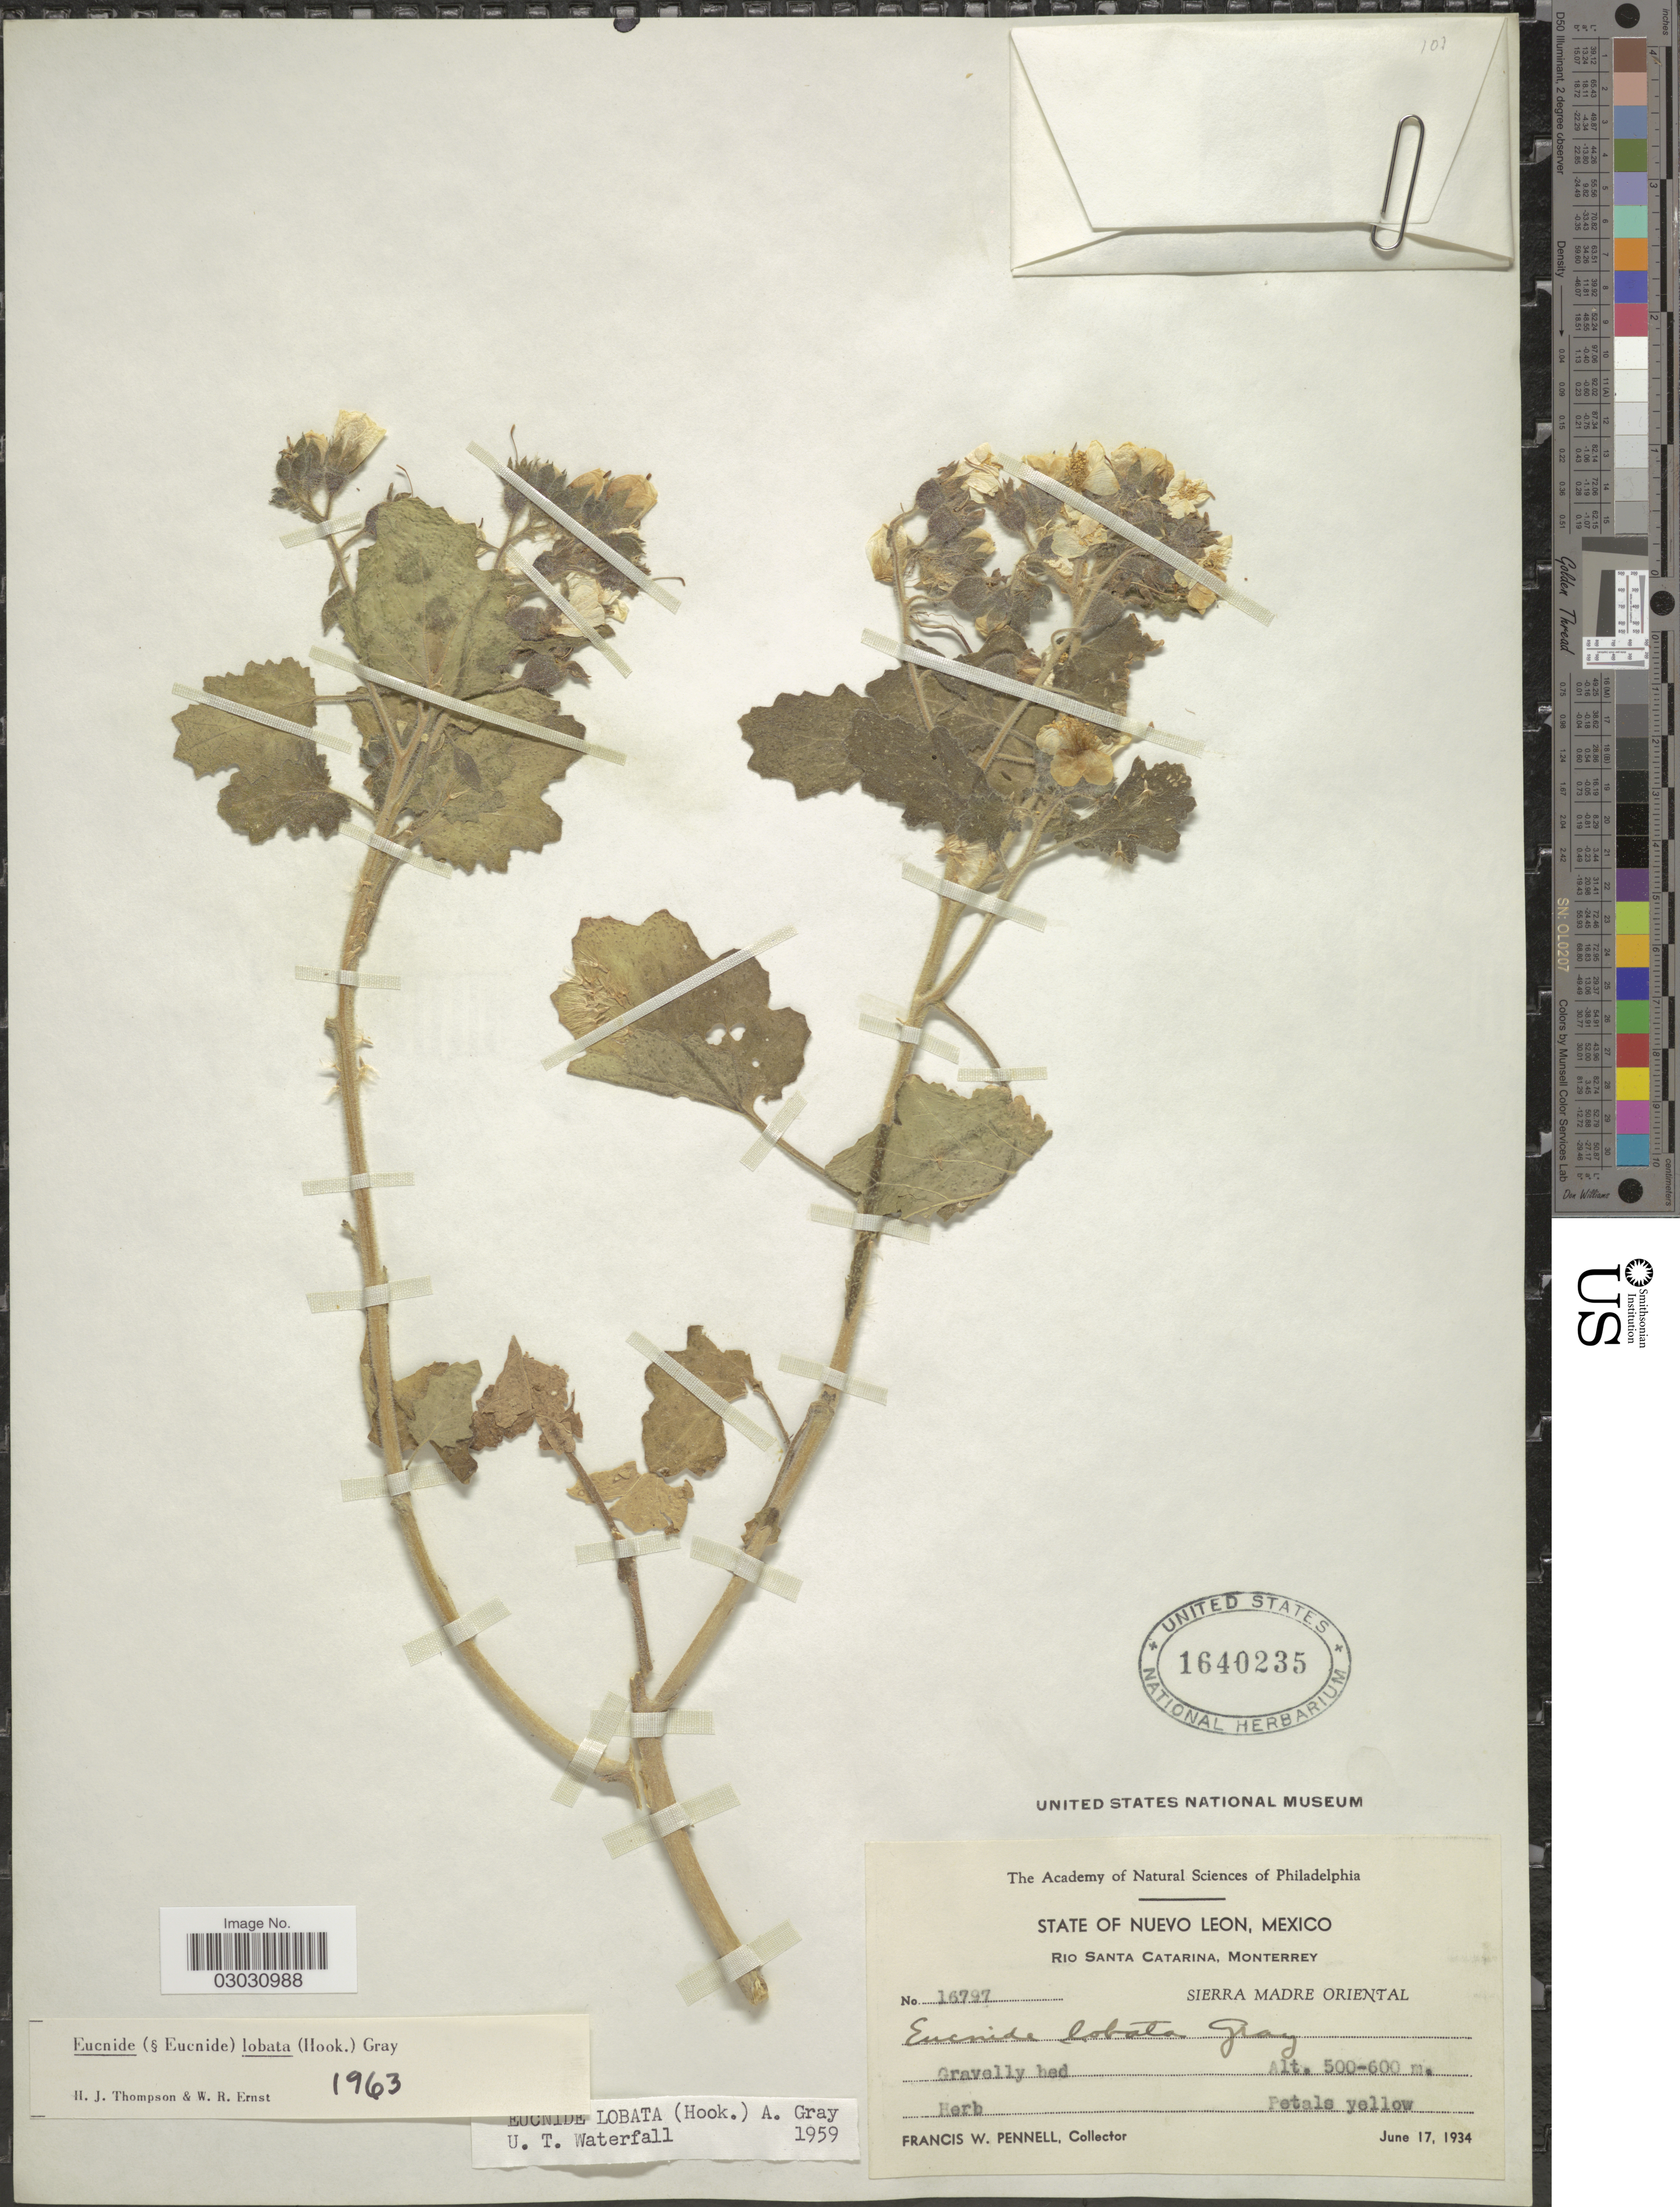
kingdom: Plantae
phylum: Tracheophyta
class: Magnoliopsida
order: Cornales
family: Loasaceae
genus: Eucnide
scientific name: Eucnide lobata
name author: (Hook.) A. Gray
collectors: F. W. Pennell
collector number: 16797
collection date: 1934-06-17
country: Mexico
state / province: Nuevo León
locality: Rio Santa Catarina, Monterey, Sierra Madre Oriental.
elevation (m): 500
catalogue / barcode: US 1640235